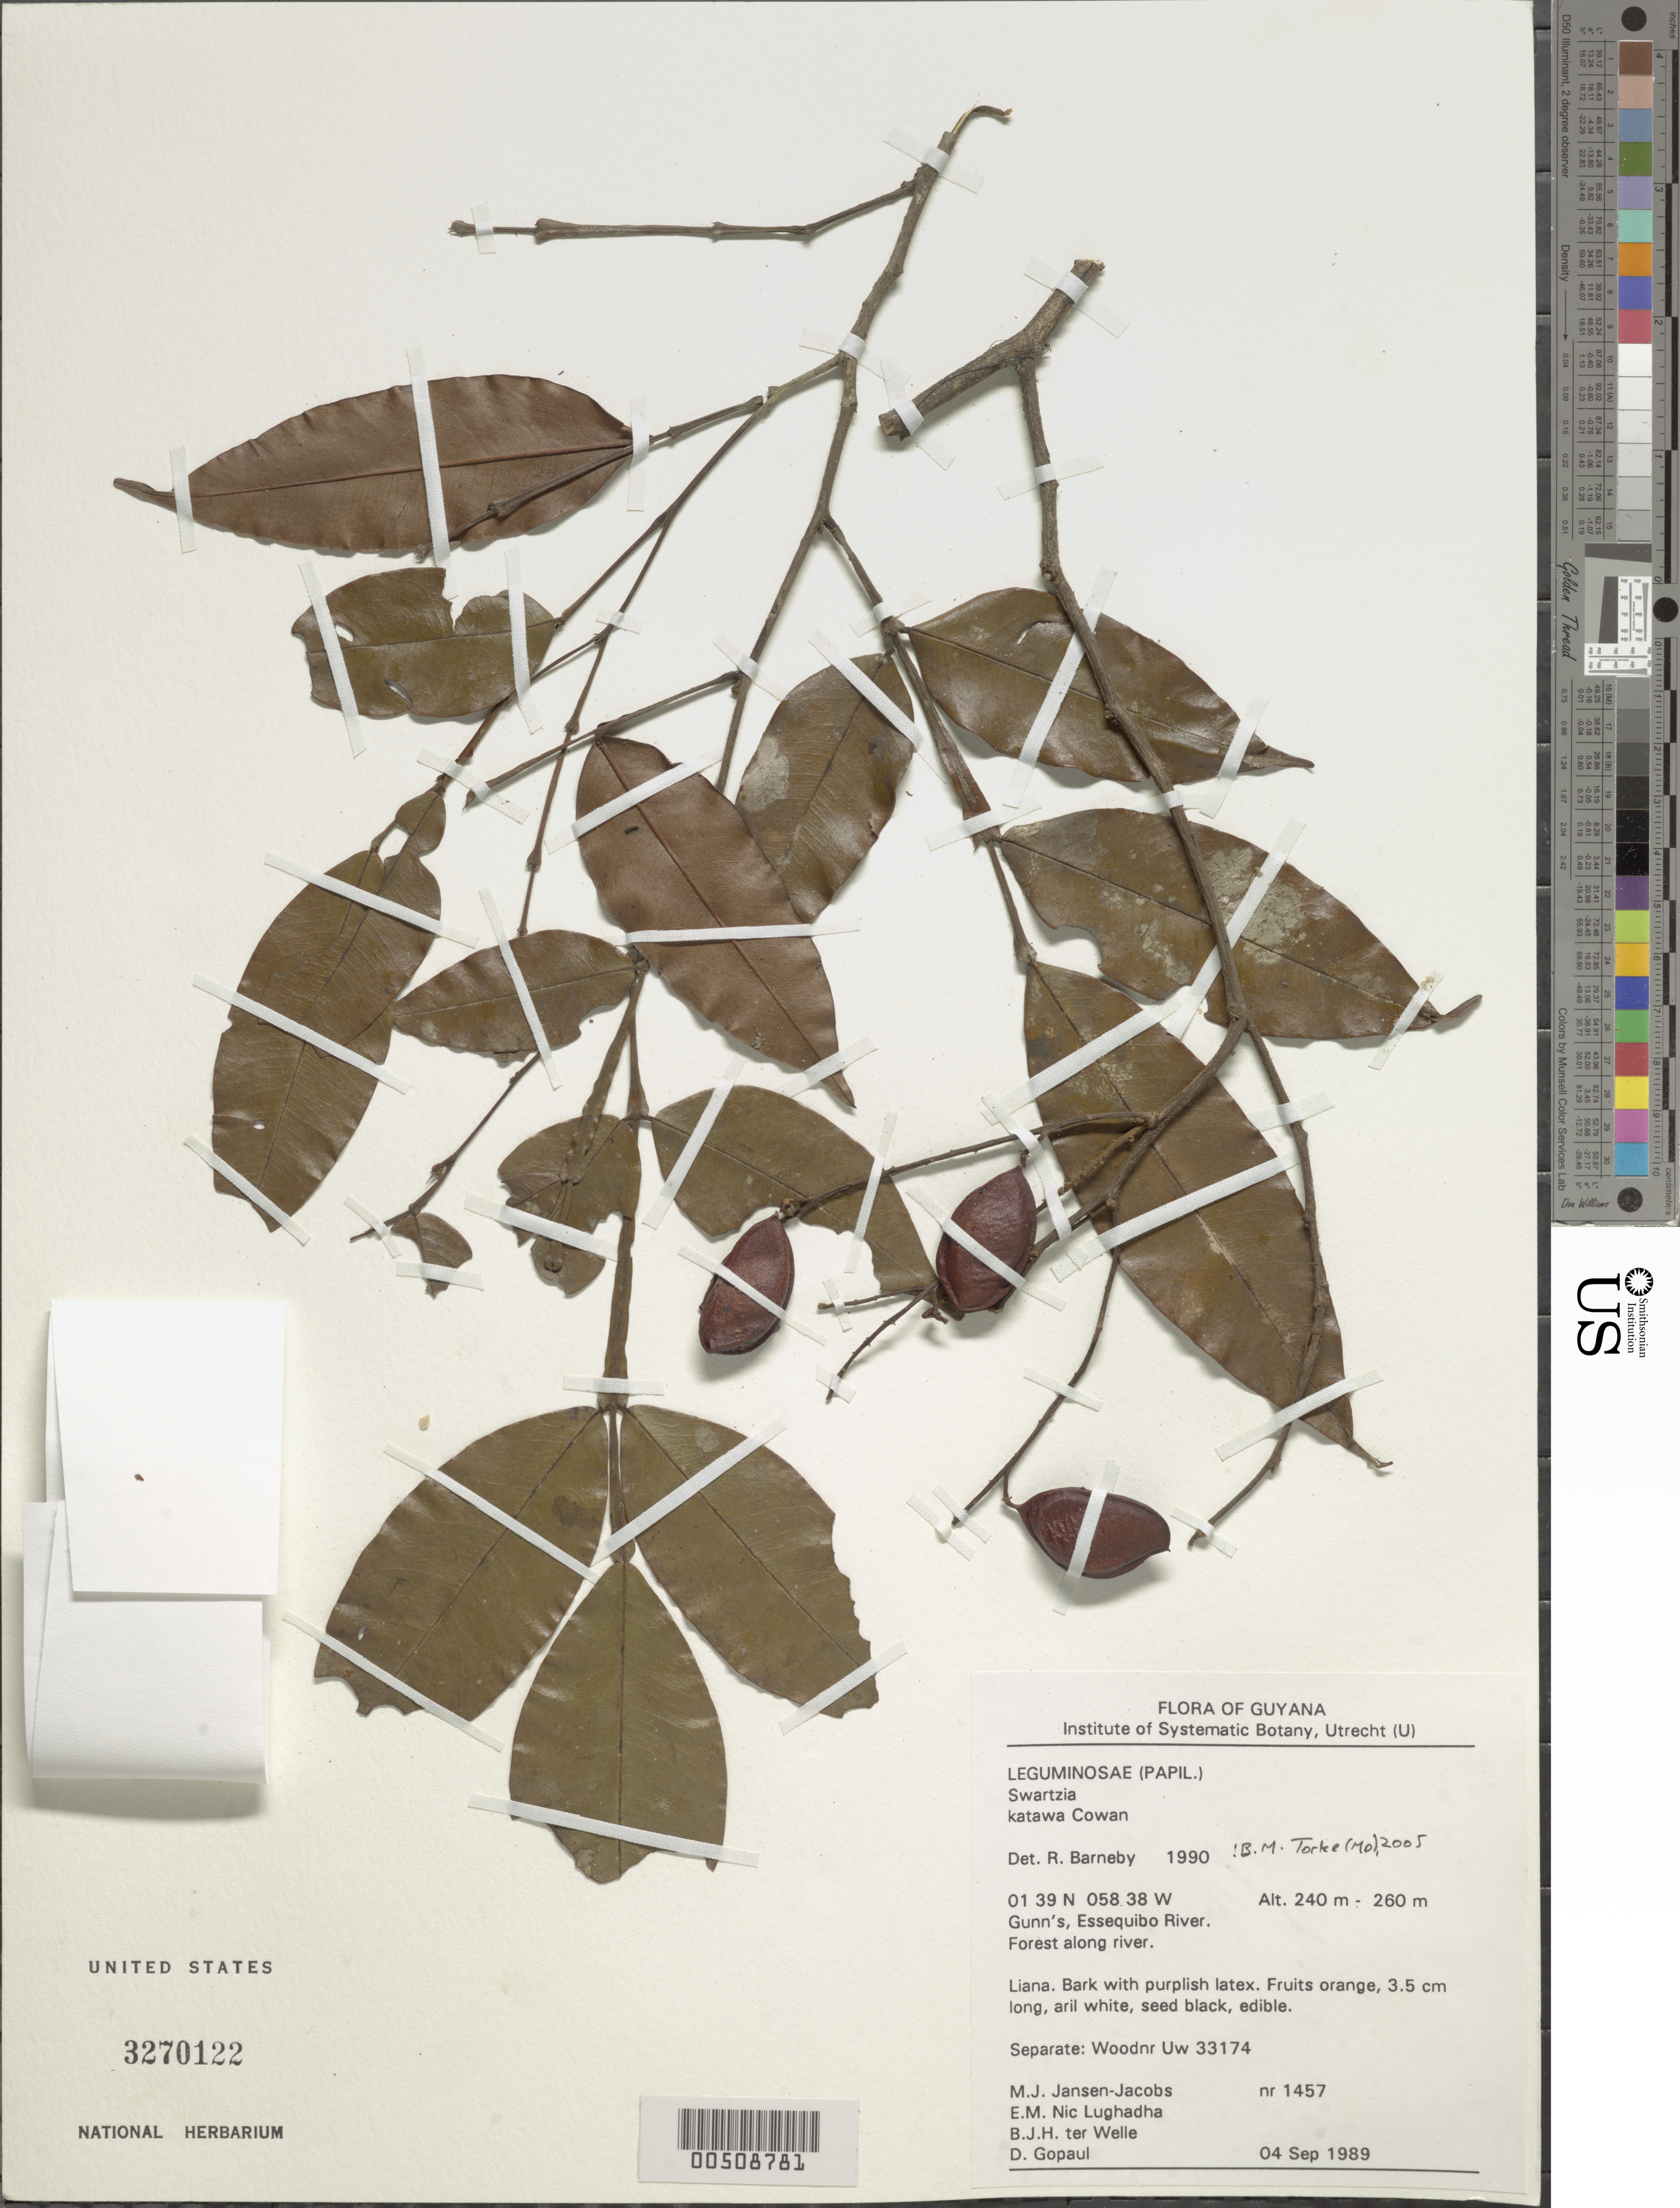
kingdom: Plantae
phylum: Tracheophyta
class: Magnoliopsida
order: Fabales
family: Fabaceae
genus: Swartzia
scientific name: Swartzia katawa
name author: R.S. Cowan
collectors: M. J. Jansen-Jacobs, E. Nic Lughadha, B. Welle & D. Gopaul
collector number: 1457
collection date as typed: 04 Sep 1989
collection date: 1989-09-04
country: Guyana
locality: Liana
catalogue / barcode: US 3270122